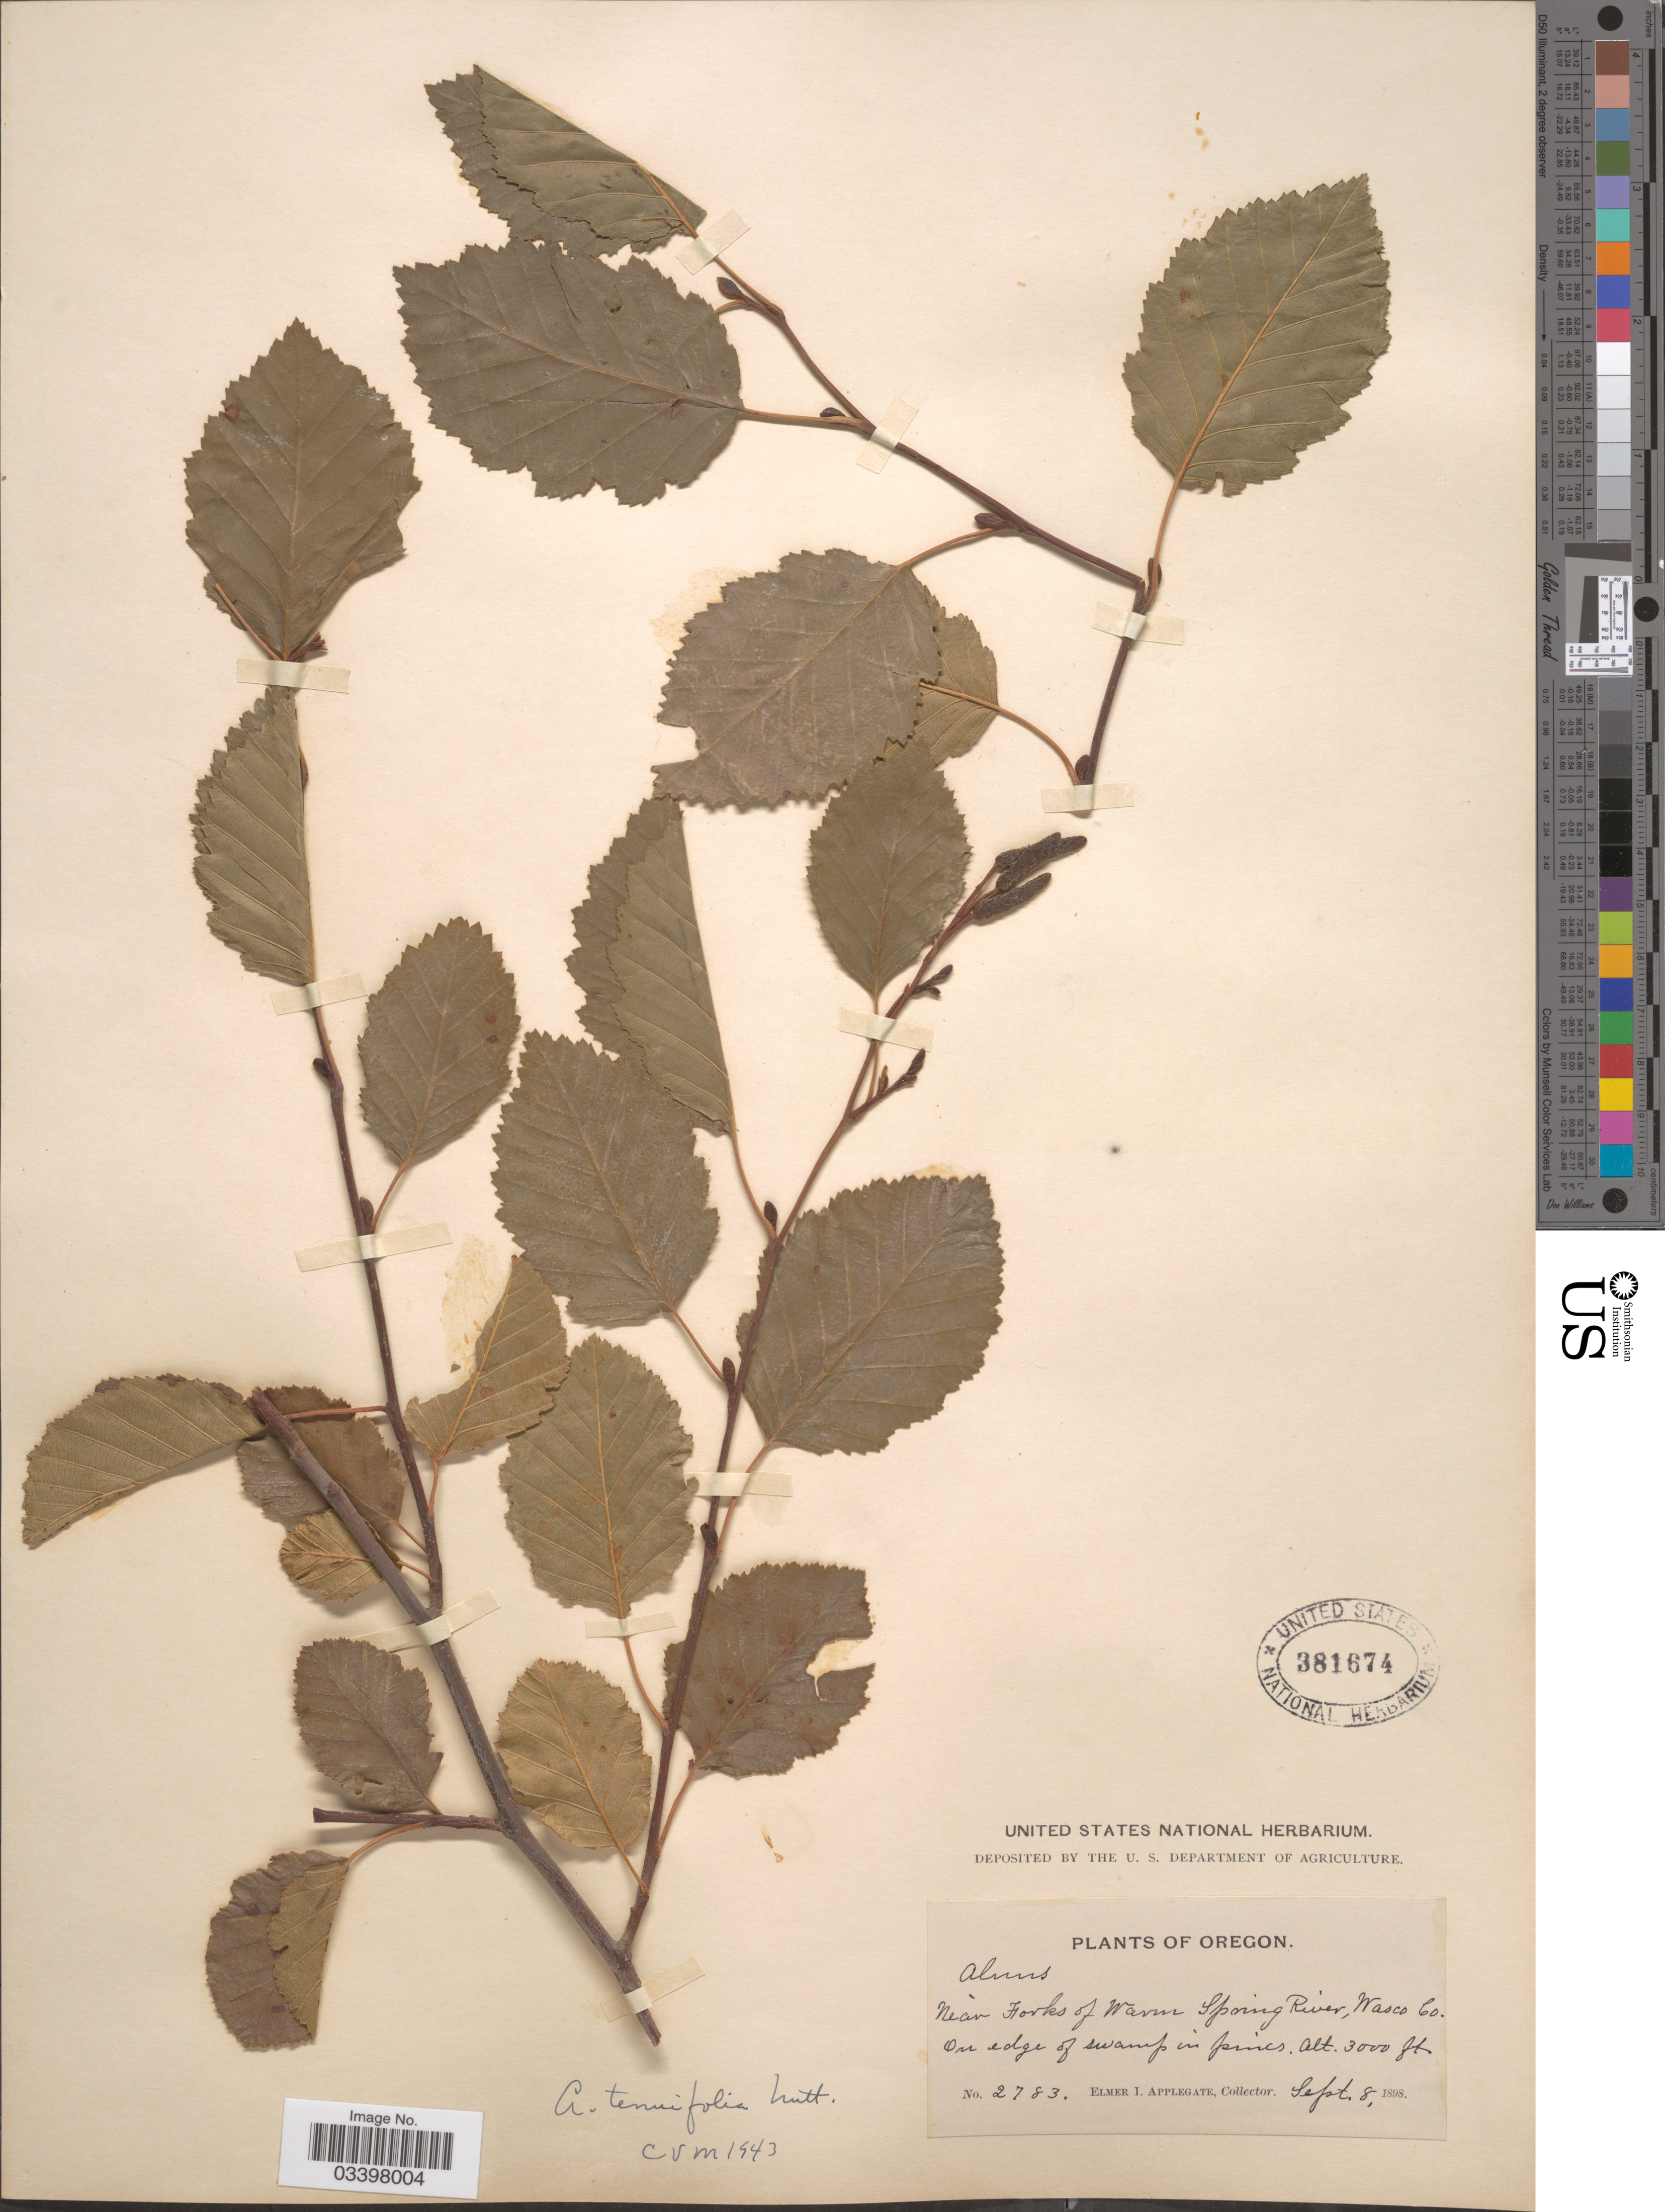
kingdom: Plantae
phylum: Tracheophyta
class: Magnoliopsida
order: Fagales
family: Betulaceae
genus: Alnus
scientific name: Alnus incana subsp. tenuifolia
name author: (Nutt.) Breitung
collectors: E. I. Applegate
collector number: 2783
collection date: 1898-09-08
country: United States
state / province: Oregon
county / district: Wasco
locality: Near Forks of Warm Spring River, Wasco Co.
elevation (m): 914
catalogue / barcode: US 381674